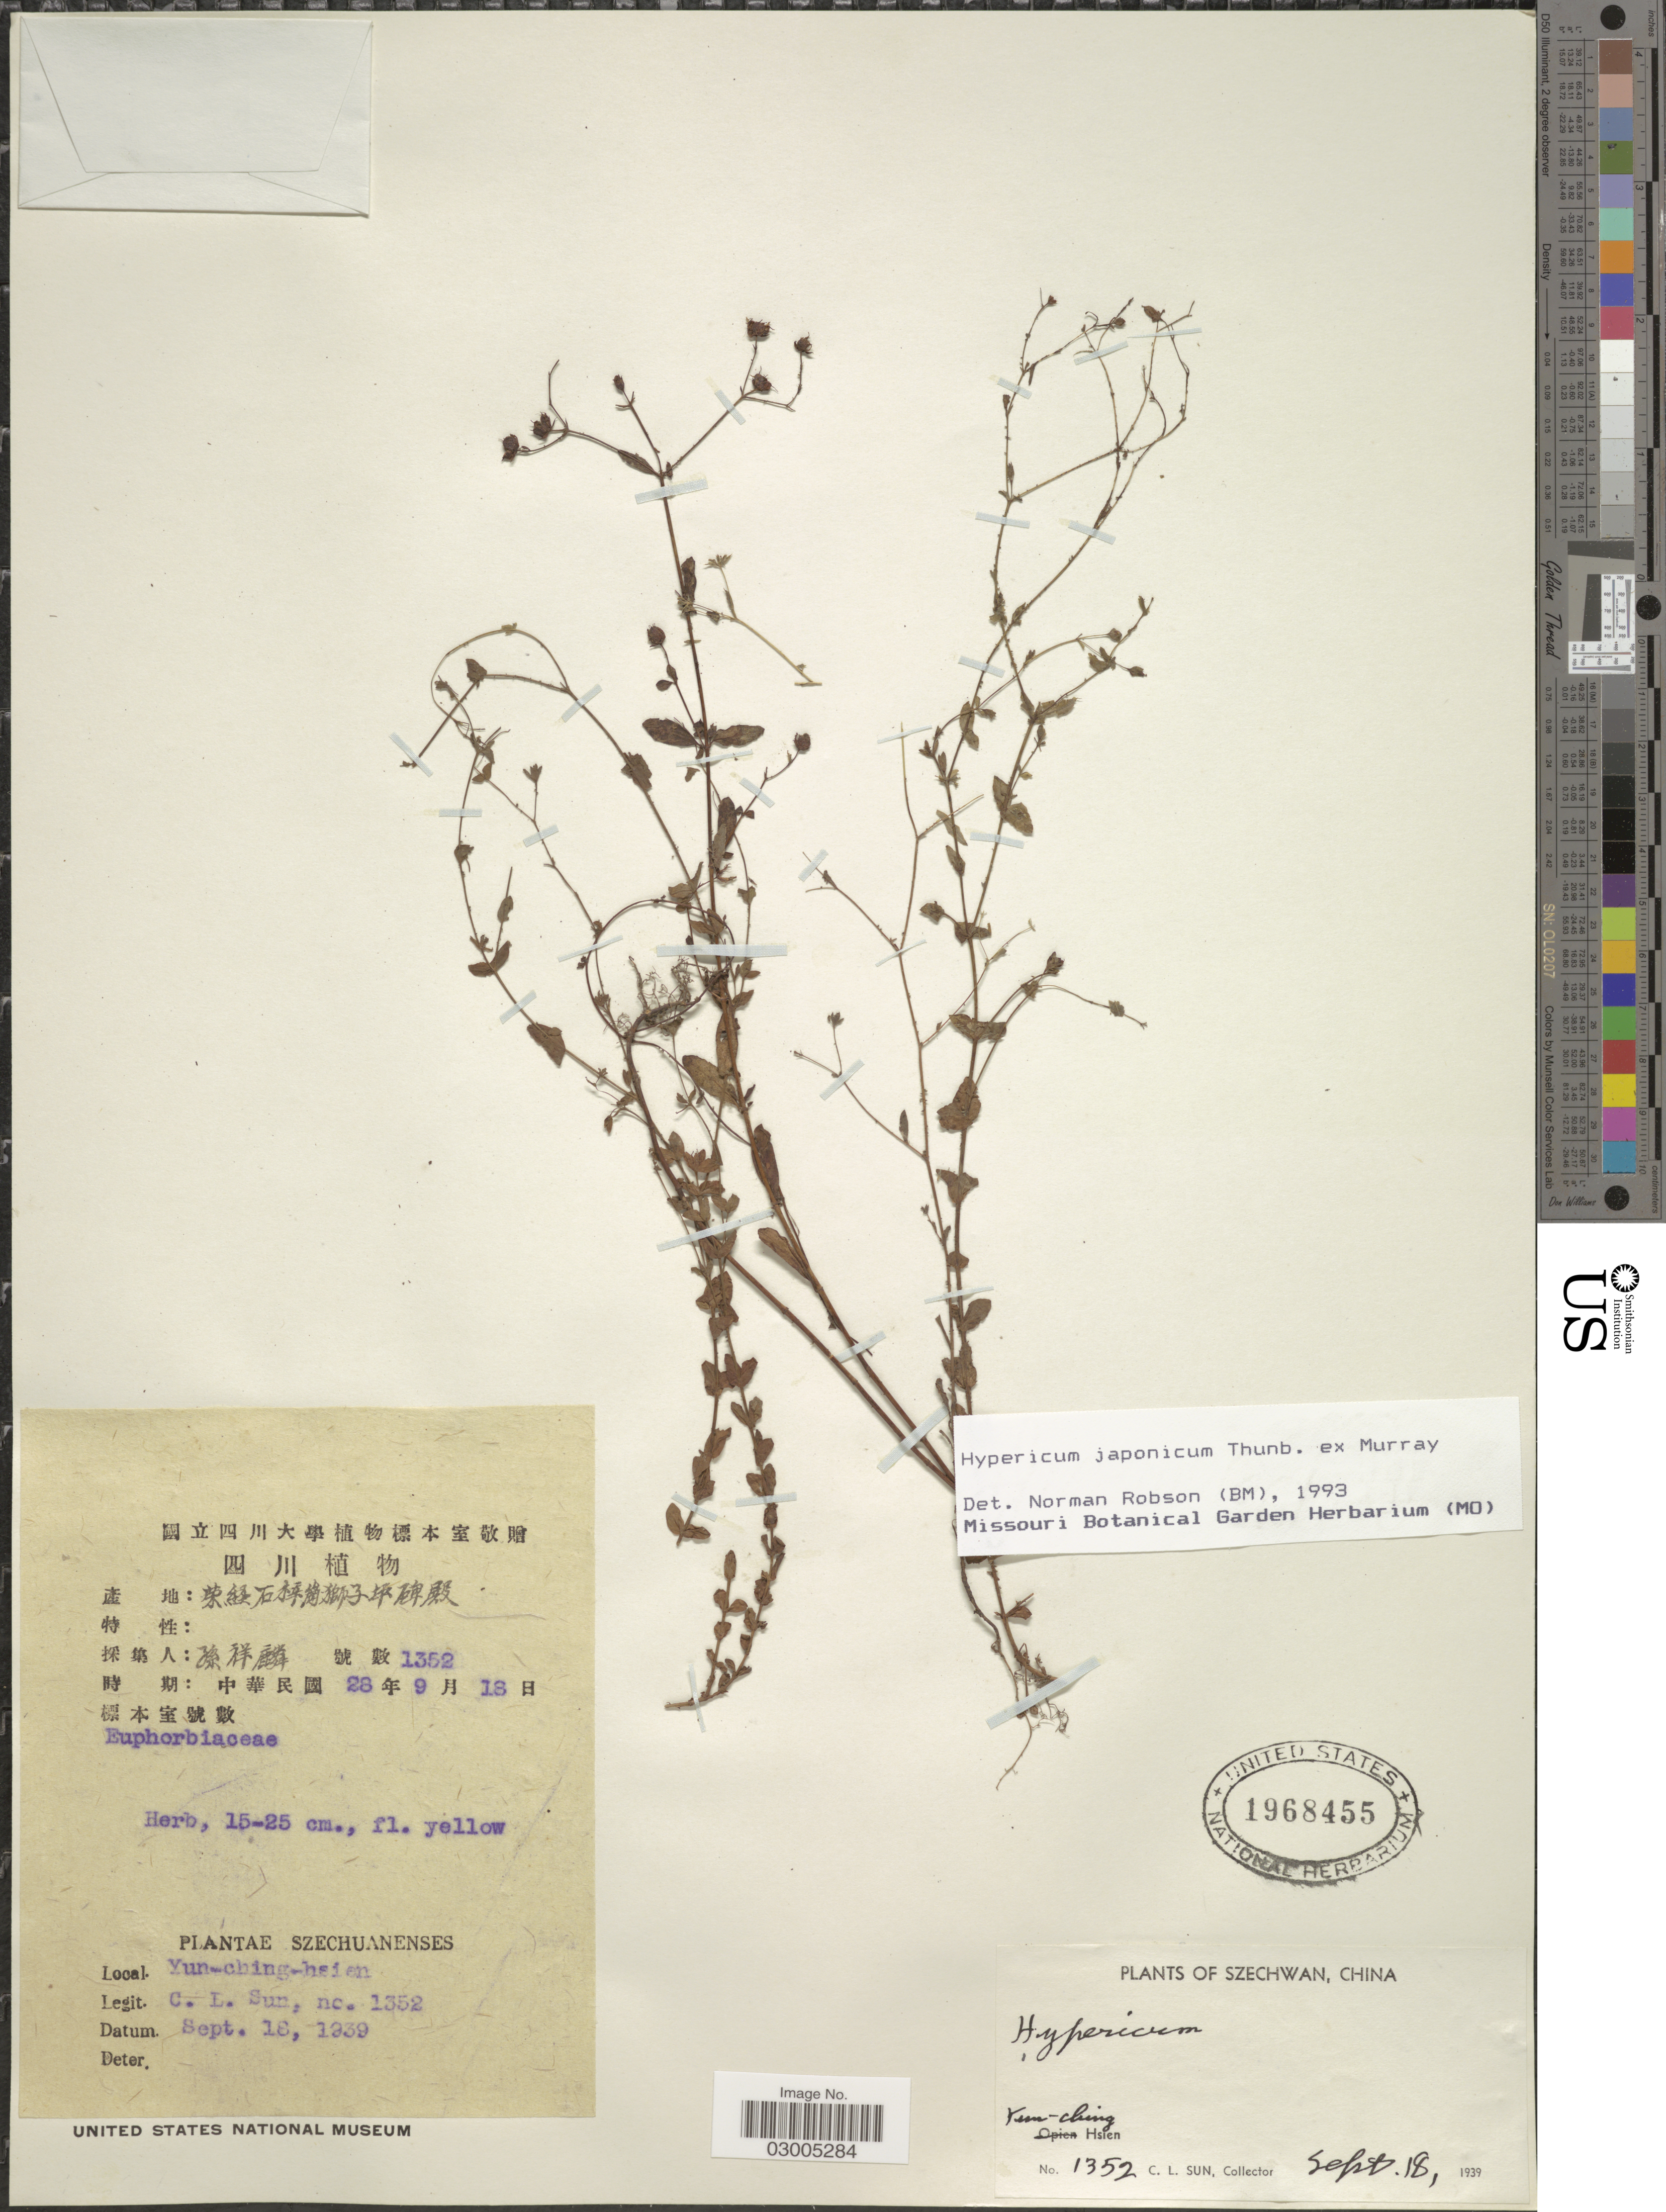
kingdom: Plantae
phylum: Tracheophyta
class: Magnoliopsida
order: Malpighiales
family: Hypericaceae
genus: Hypericum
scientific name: Hypericum japonicum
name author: Thunb.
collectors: C. Sun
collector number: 1352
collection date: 1939-09-18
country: China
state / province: Sichuan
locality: Yun-ching-hsien.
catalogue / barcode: US 1968455